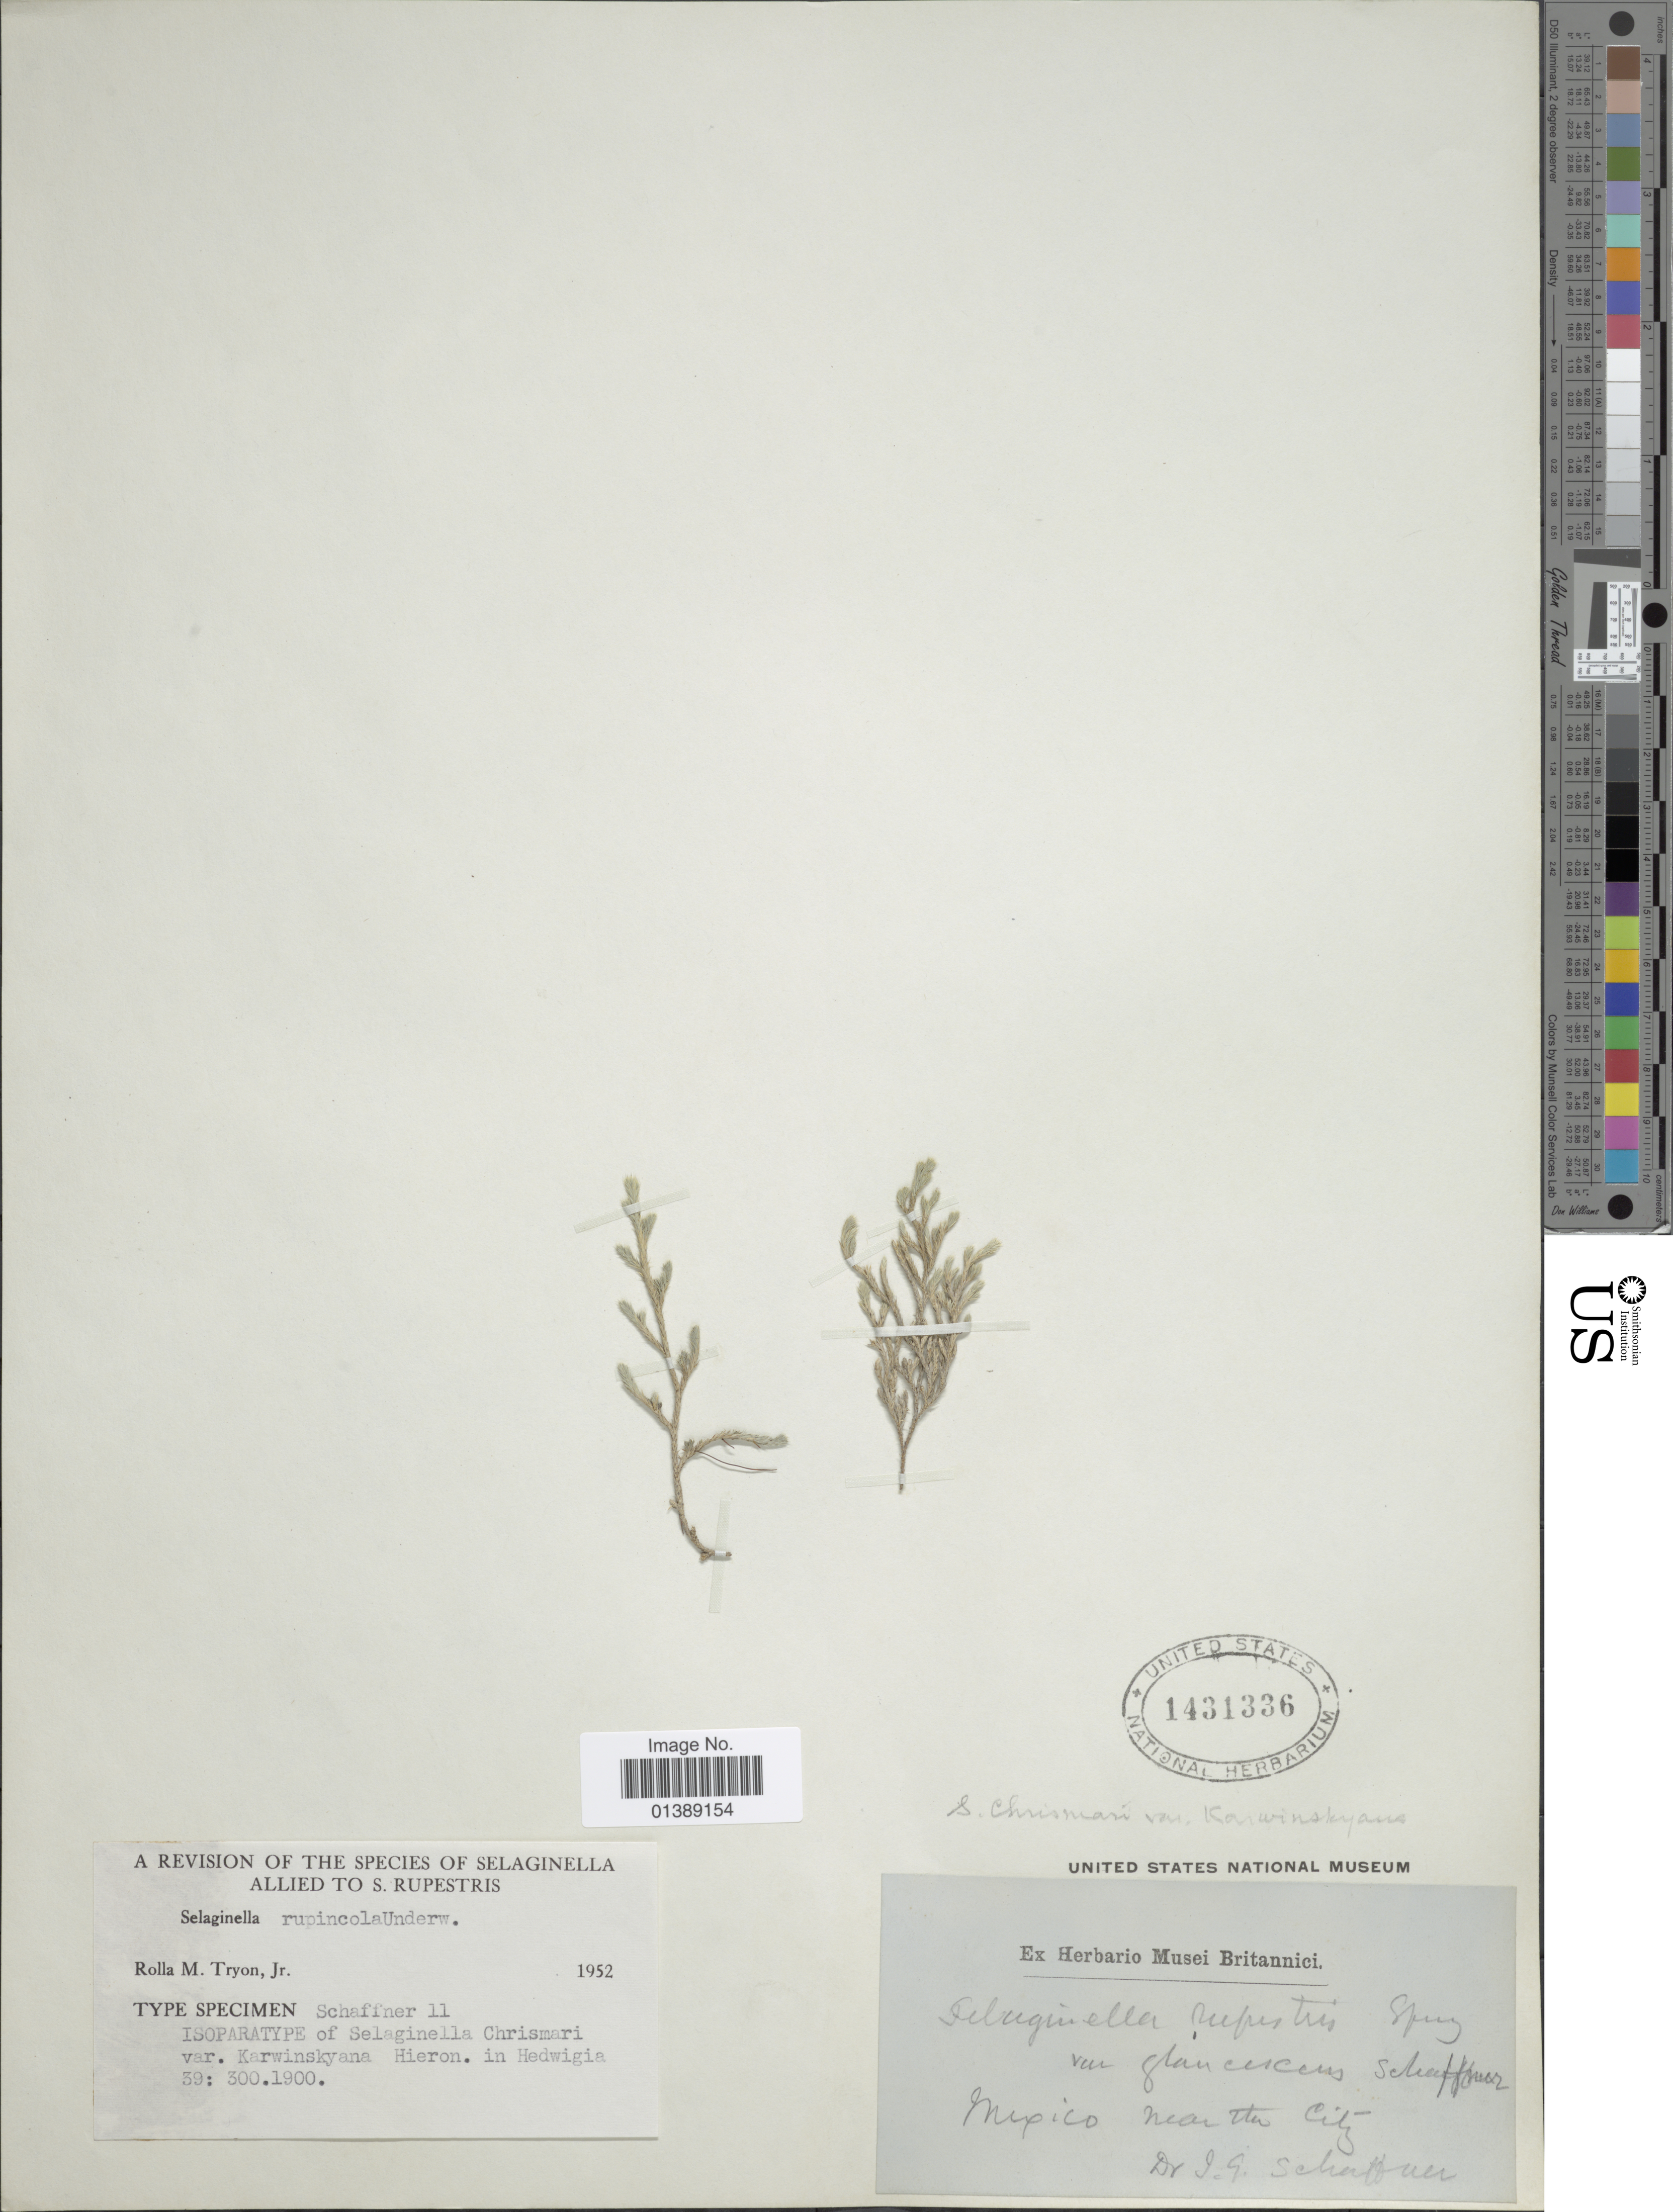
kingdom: Plantae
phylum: Tracheophyta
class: Lycopodiopsida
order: Selaginellales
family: Selaginellaceae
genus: Selaginella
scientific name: Selaginella rupincola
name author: Underw.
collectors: J. G. Schaffner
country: Mexico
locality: Near the city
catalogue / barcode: US 1431336